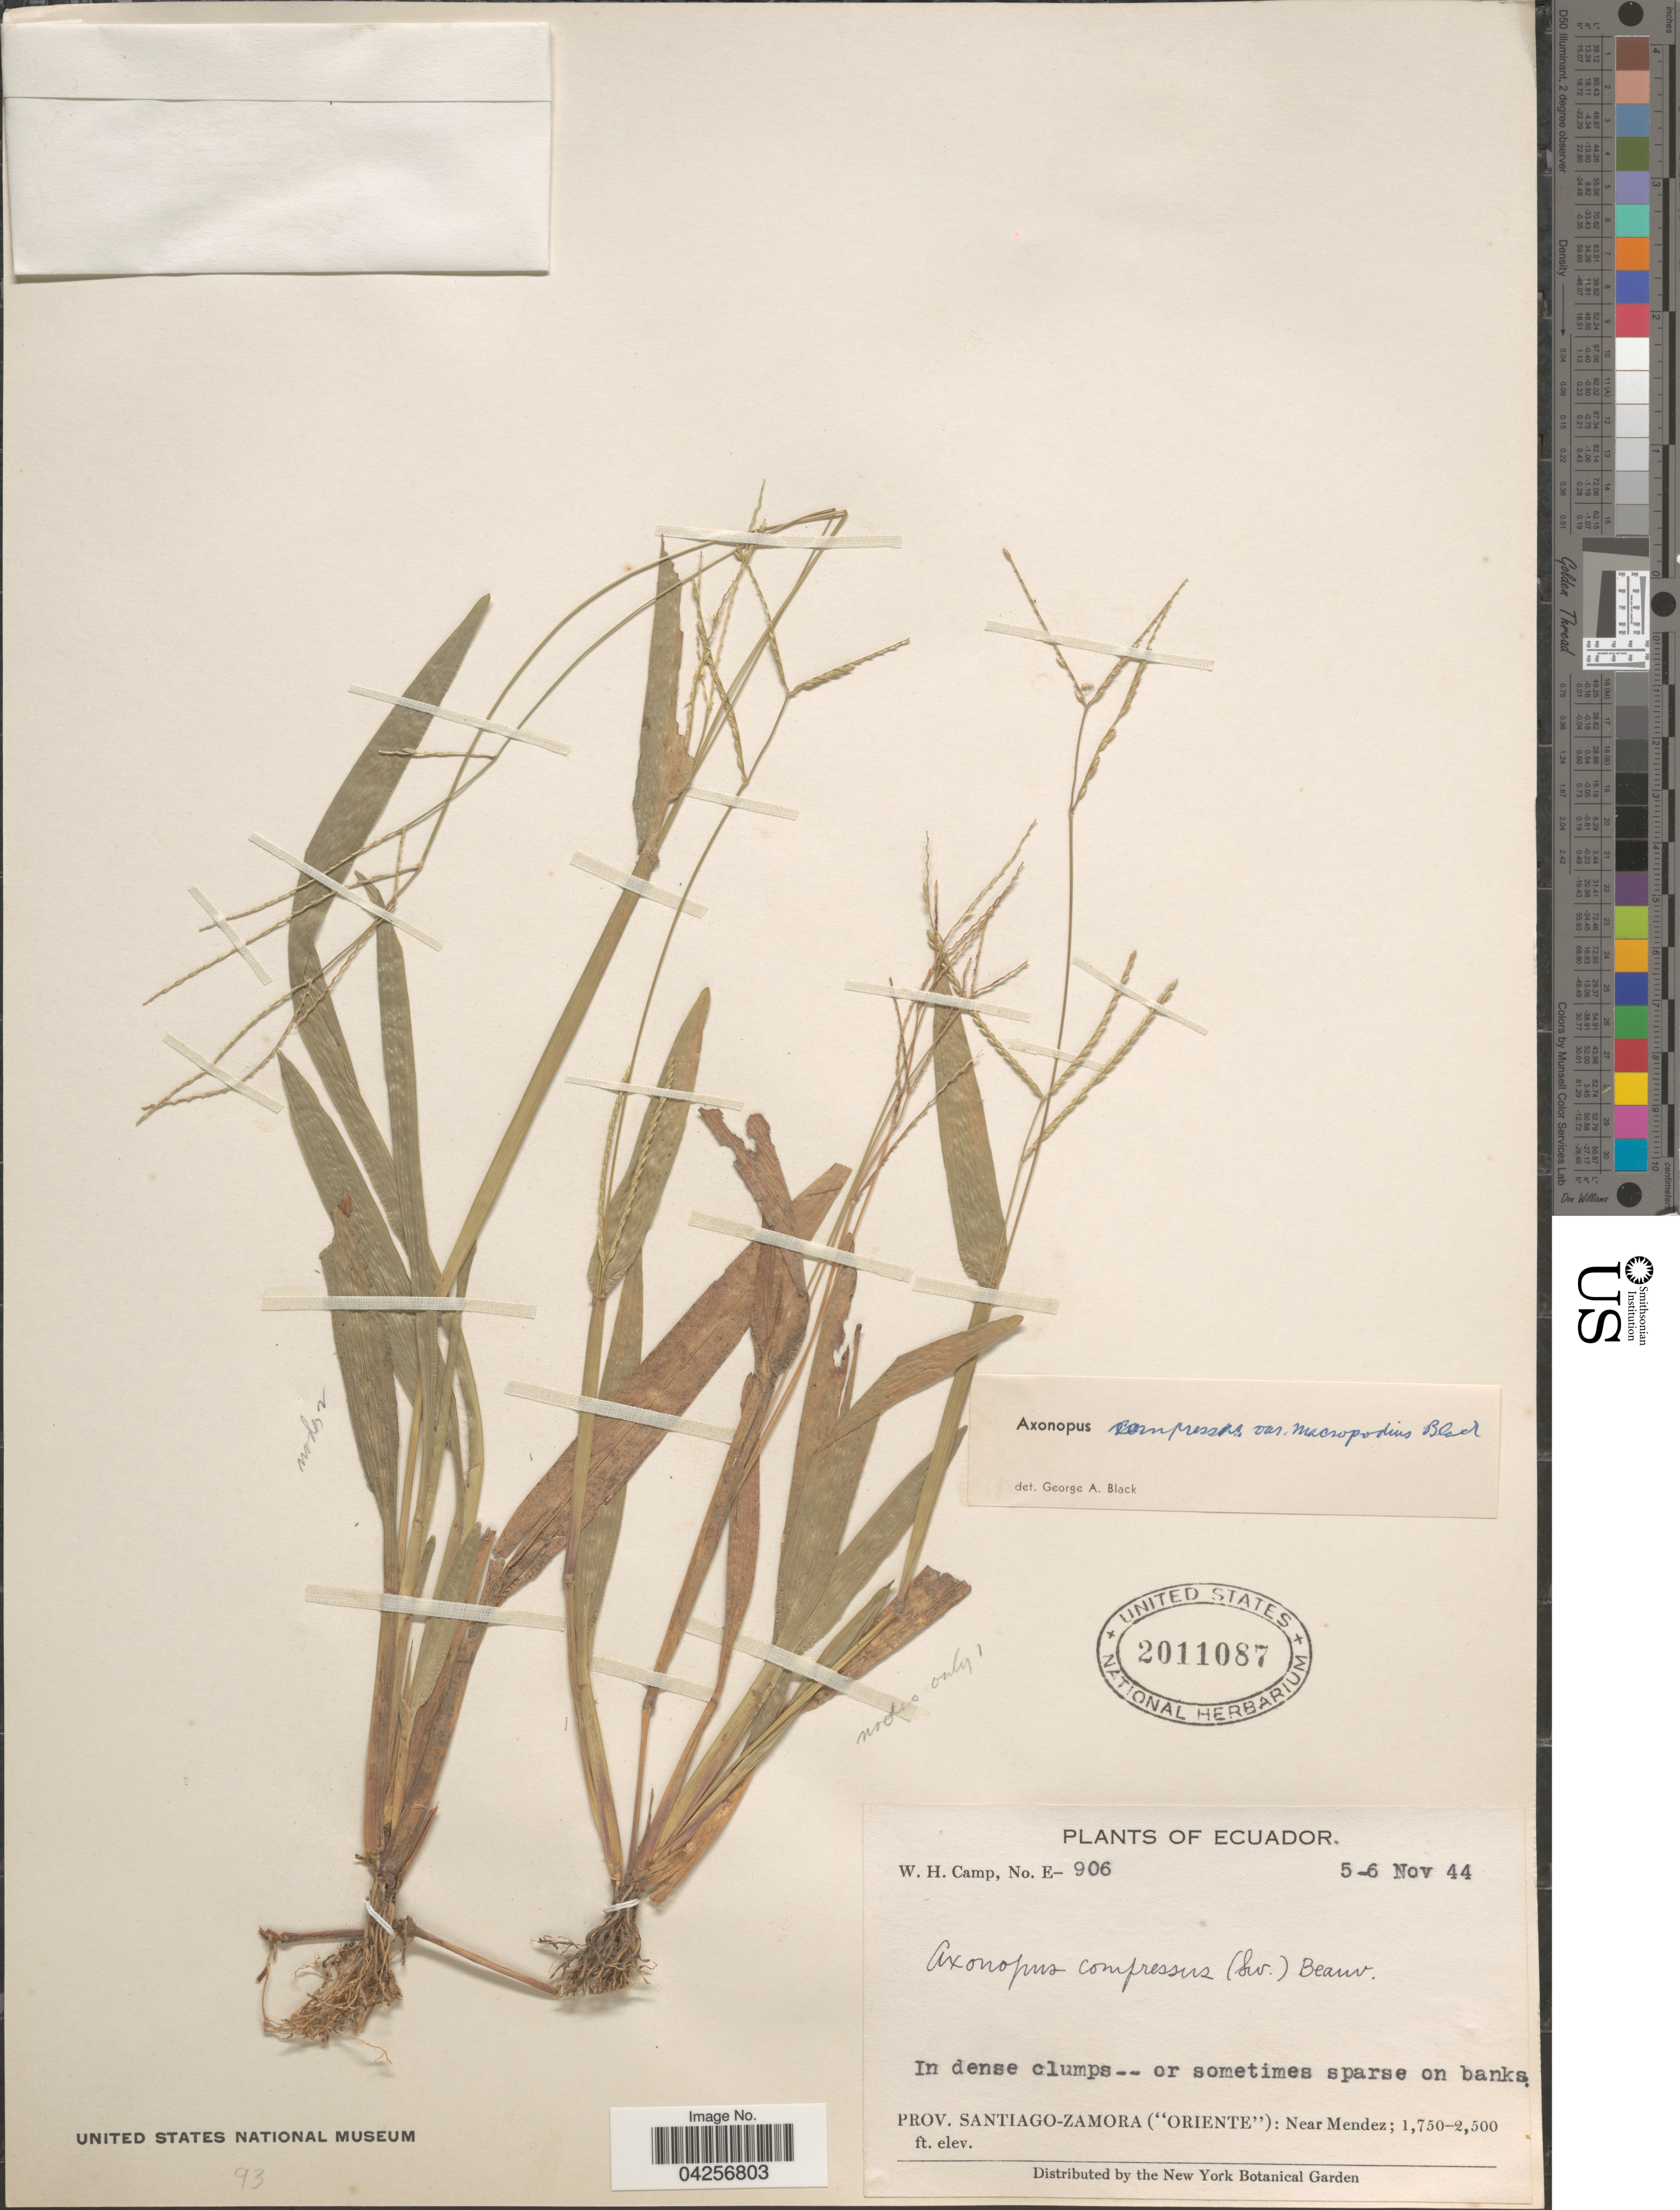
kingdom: Plantae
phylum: Tracheophyta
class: Liliopsida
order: Poales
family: Poaceae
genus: Axonopus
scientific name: Axonopus compressus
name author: (Sw.) P. Beauv.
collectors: W. H. Camp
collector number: E-906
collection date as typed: Transcribed d/m/y: 5/11/44 to 6/11/44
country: Ecuador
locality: Prov. Santiago-Zamora ("Oriente"): Near Mendez.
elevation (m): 533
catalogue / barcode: US 2011087